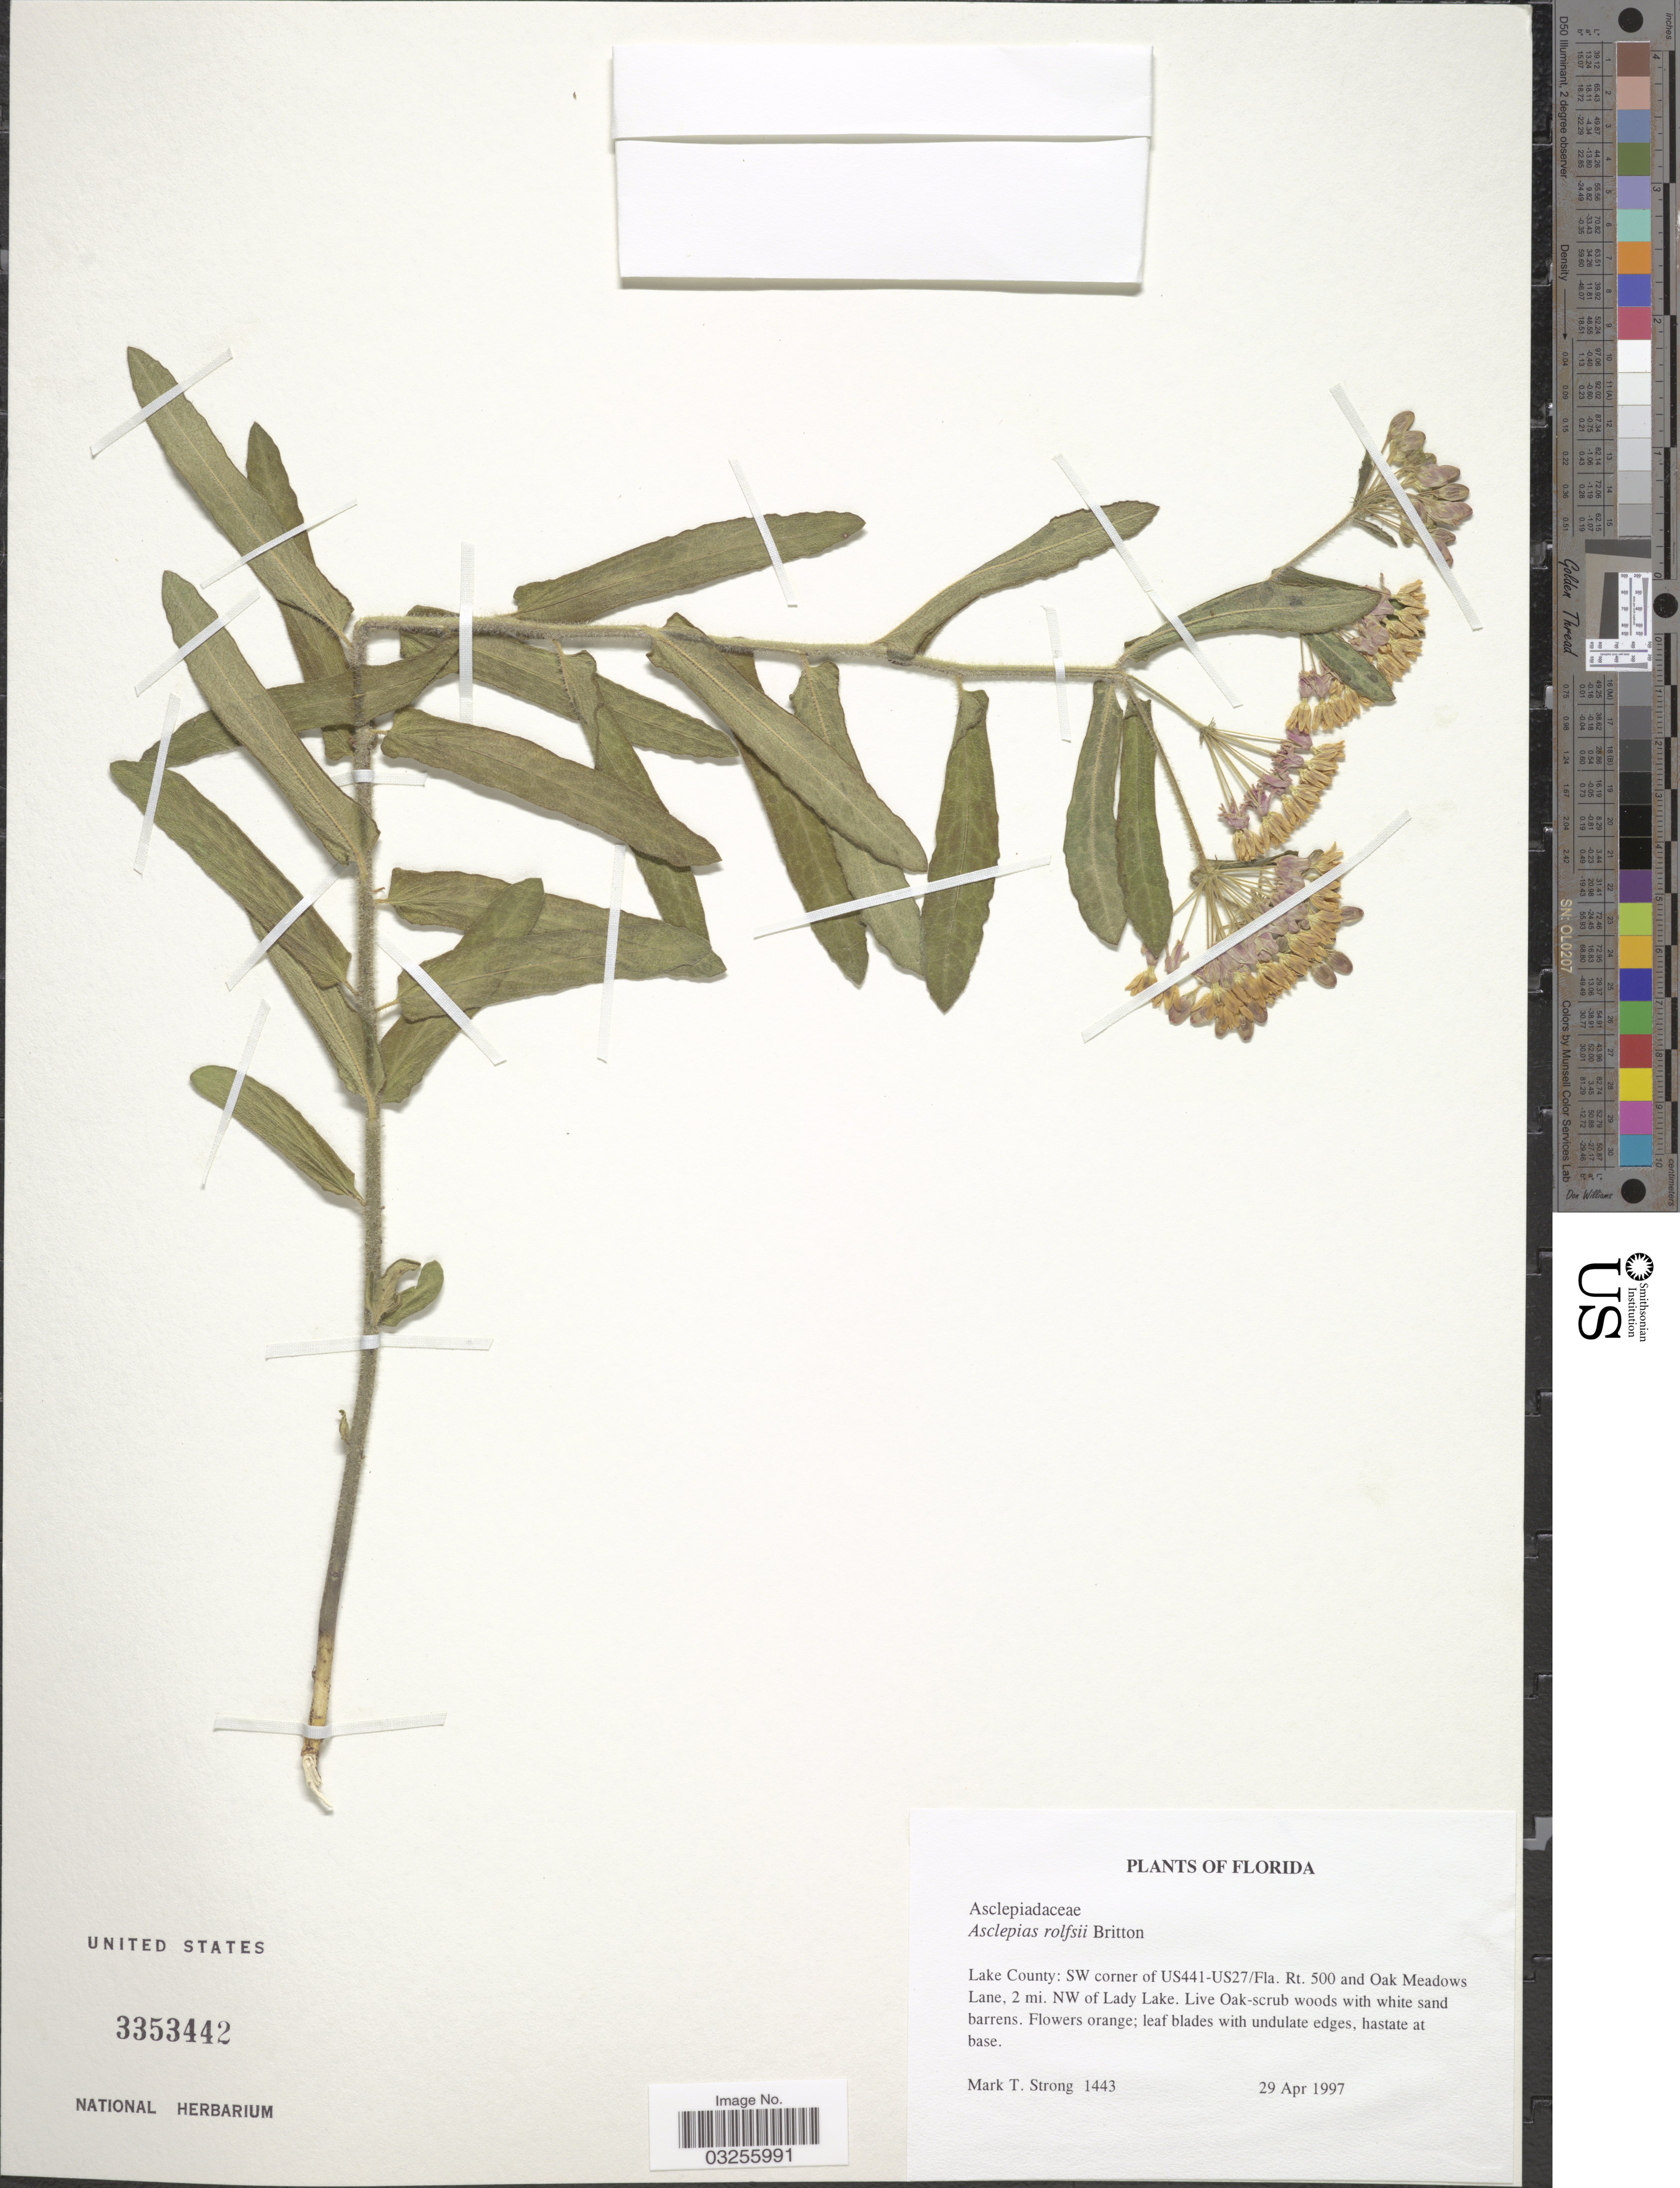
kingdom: Plantae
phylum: Tracheophyta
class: Magnoliopsida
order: Gentianales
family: Apocynaceae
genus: Asclepias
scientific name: Asclepias tuberosa var. rolfsii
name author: ( ex Vail) Shinners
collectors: M. T. Strong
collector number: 1443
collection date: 1997-04-29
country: United States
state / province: Florida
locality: Lake County: SW corner of US441-US27/Fla. Rt 500 and Oak Meadows Lane, 2 mi. NW of Lady Lake.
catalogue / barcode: US 3353442